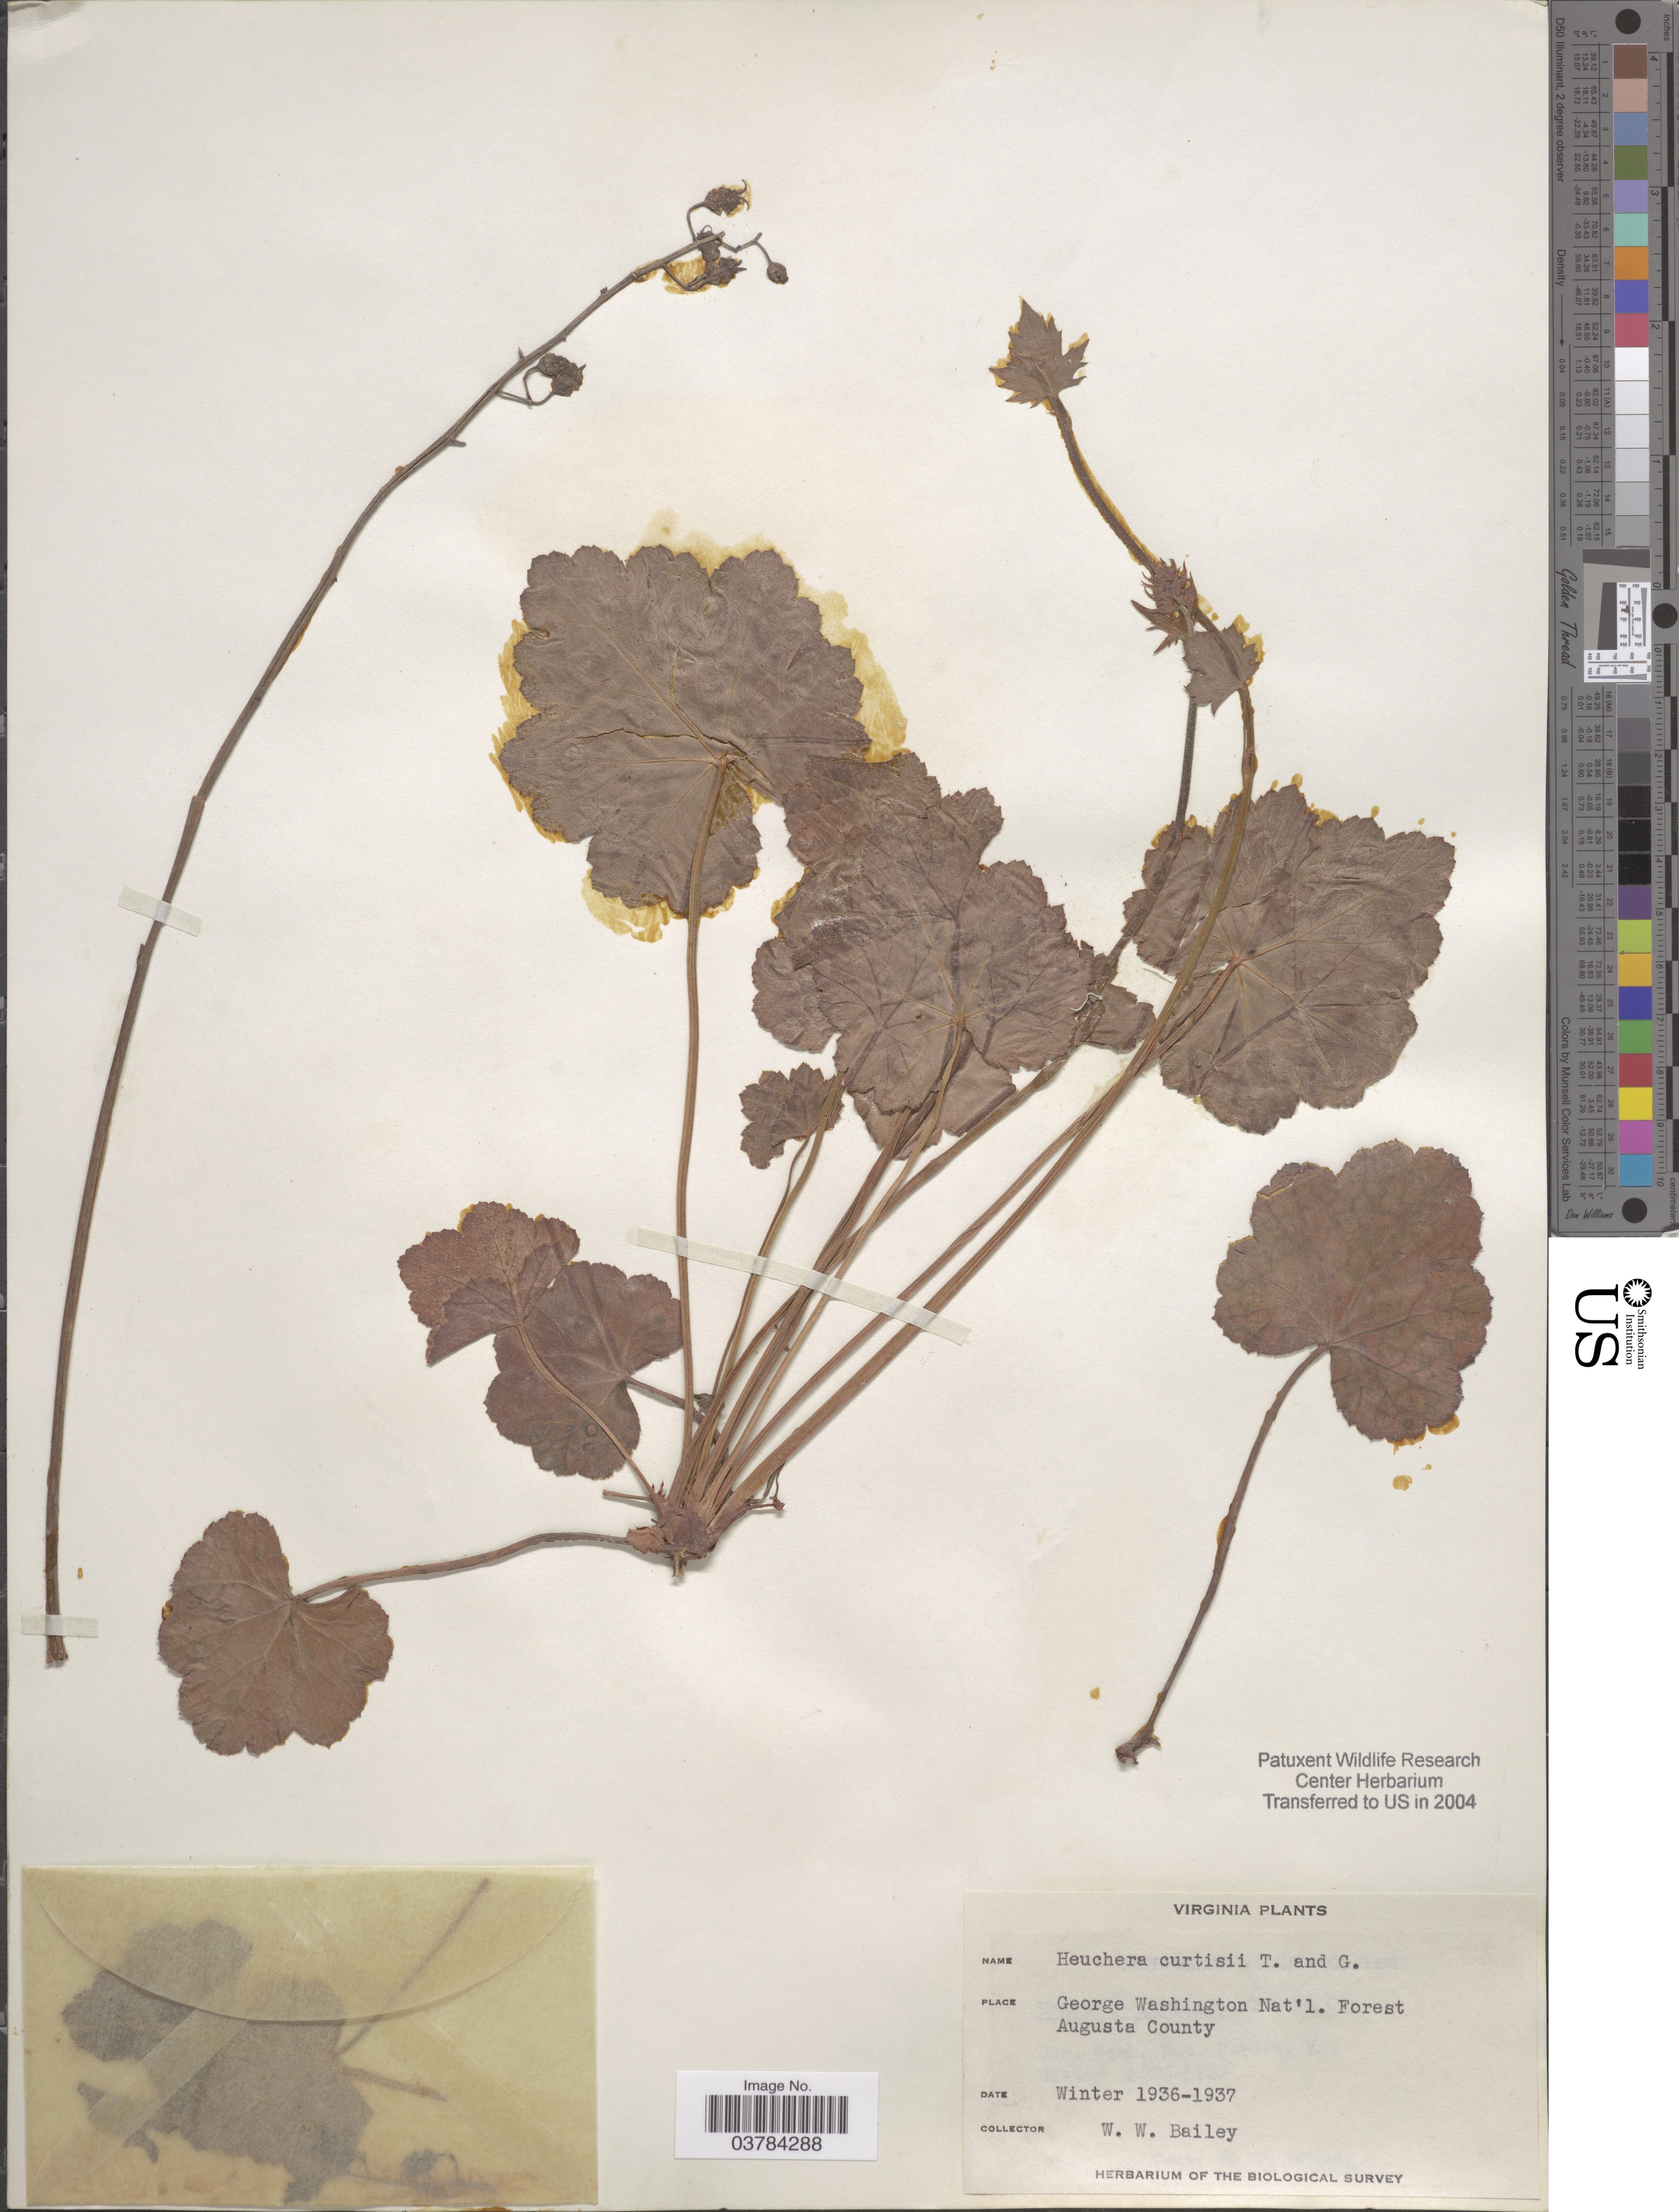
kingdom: Plantae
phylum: Tracheophyta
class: Magnoliopsida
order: Saxifragales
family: Saxifragaceae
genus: Heuchera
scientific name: Heuchera curtisii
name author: Torr. & A. Gray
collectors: W. W. Bailey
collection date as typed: winter 1936-1937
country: United States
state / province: Virginia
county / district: Augusta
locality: George Washington Nat'l. Forest. Augusta County. The Biological Survey.